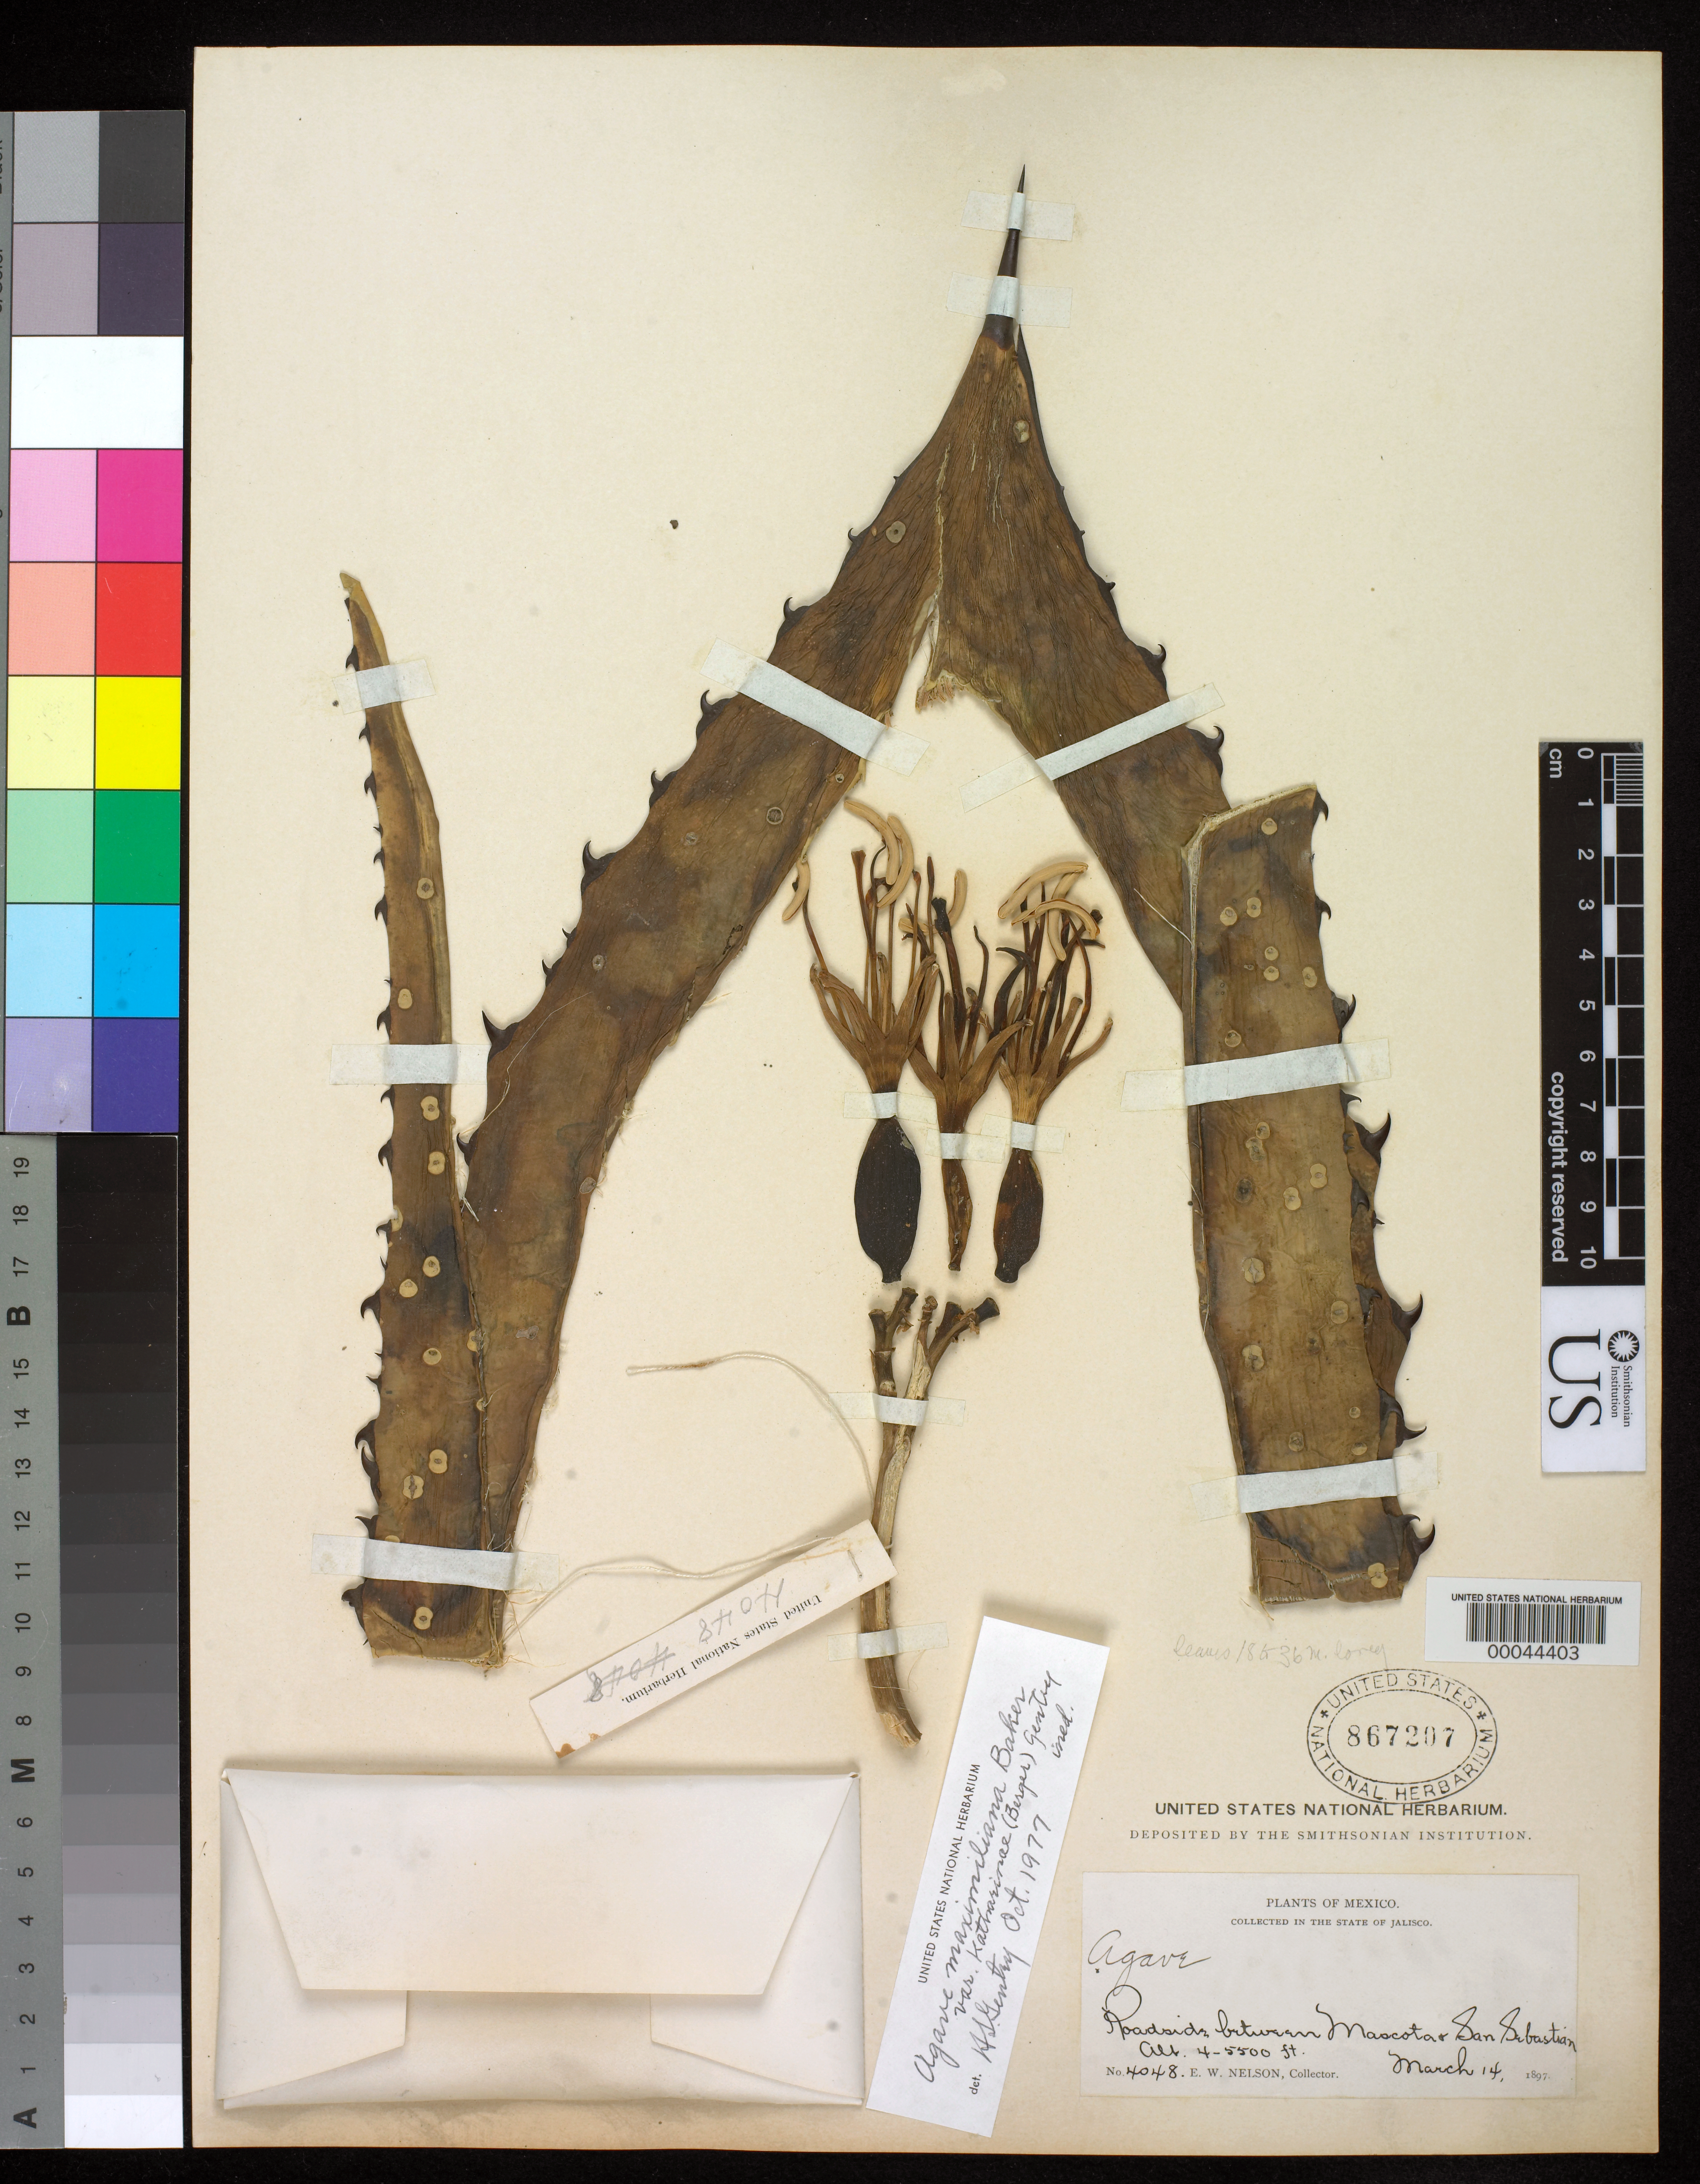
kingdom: Plantae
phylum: Tracheophyta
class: Liliopsida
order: Asparagales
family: Asparagaceae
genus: Agave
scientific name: Agave maximiliana var. katherinae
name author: (A. Berger) Gentry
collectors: E. W. Nelson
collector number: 4048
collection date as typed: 14 Mar 1897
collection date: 1897-03-14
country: Mexico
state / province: Jalisco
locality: Roadside between Mascotar and San Sebastian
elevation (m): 1219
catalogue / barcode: US 867207